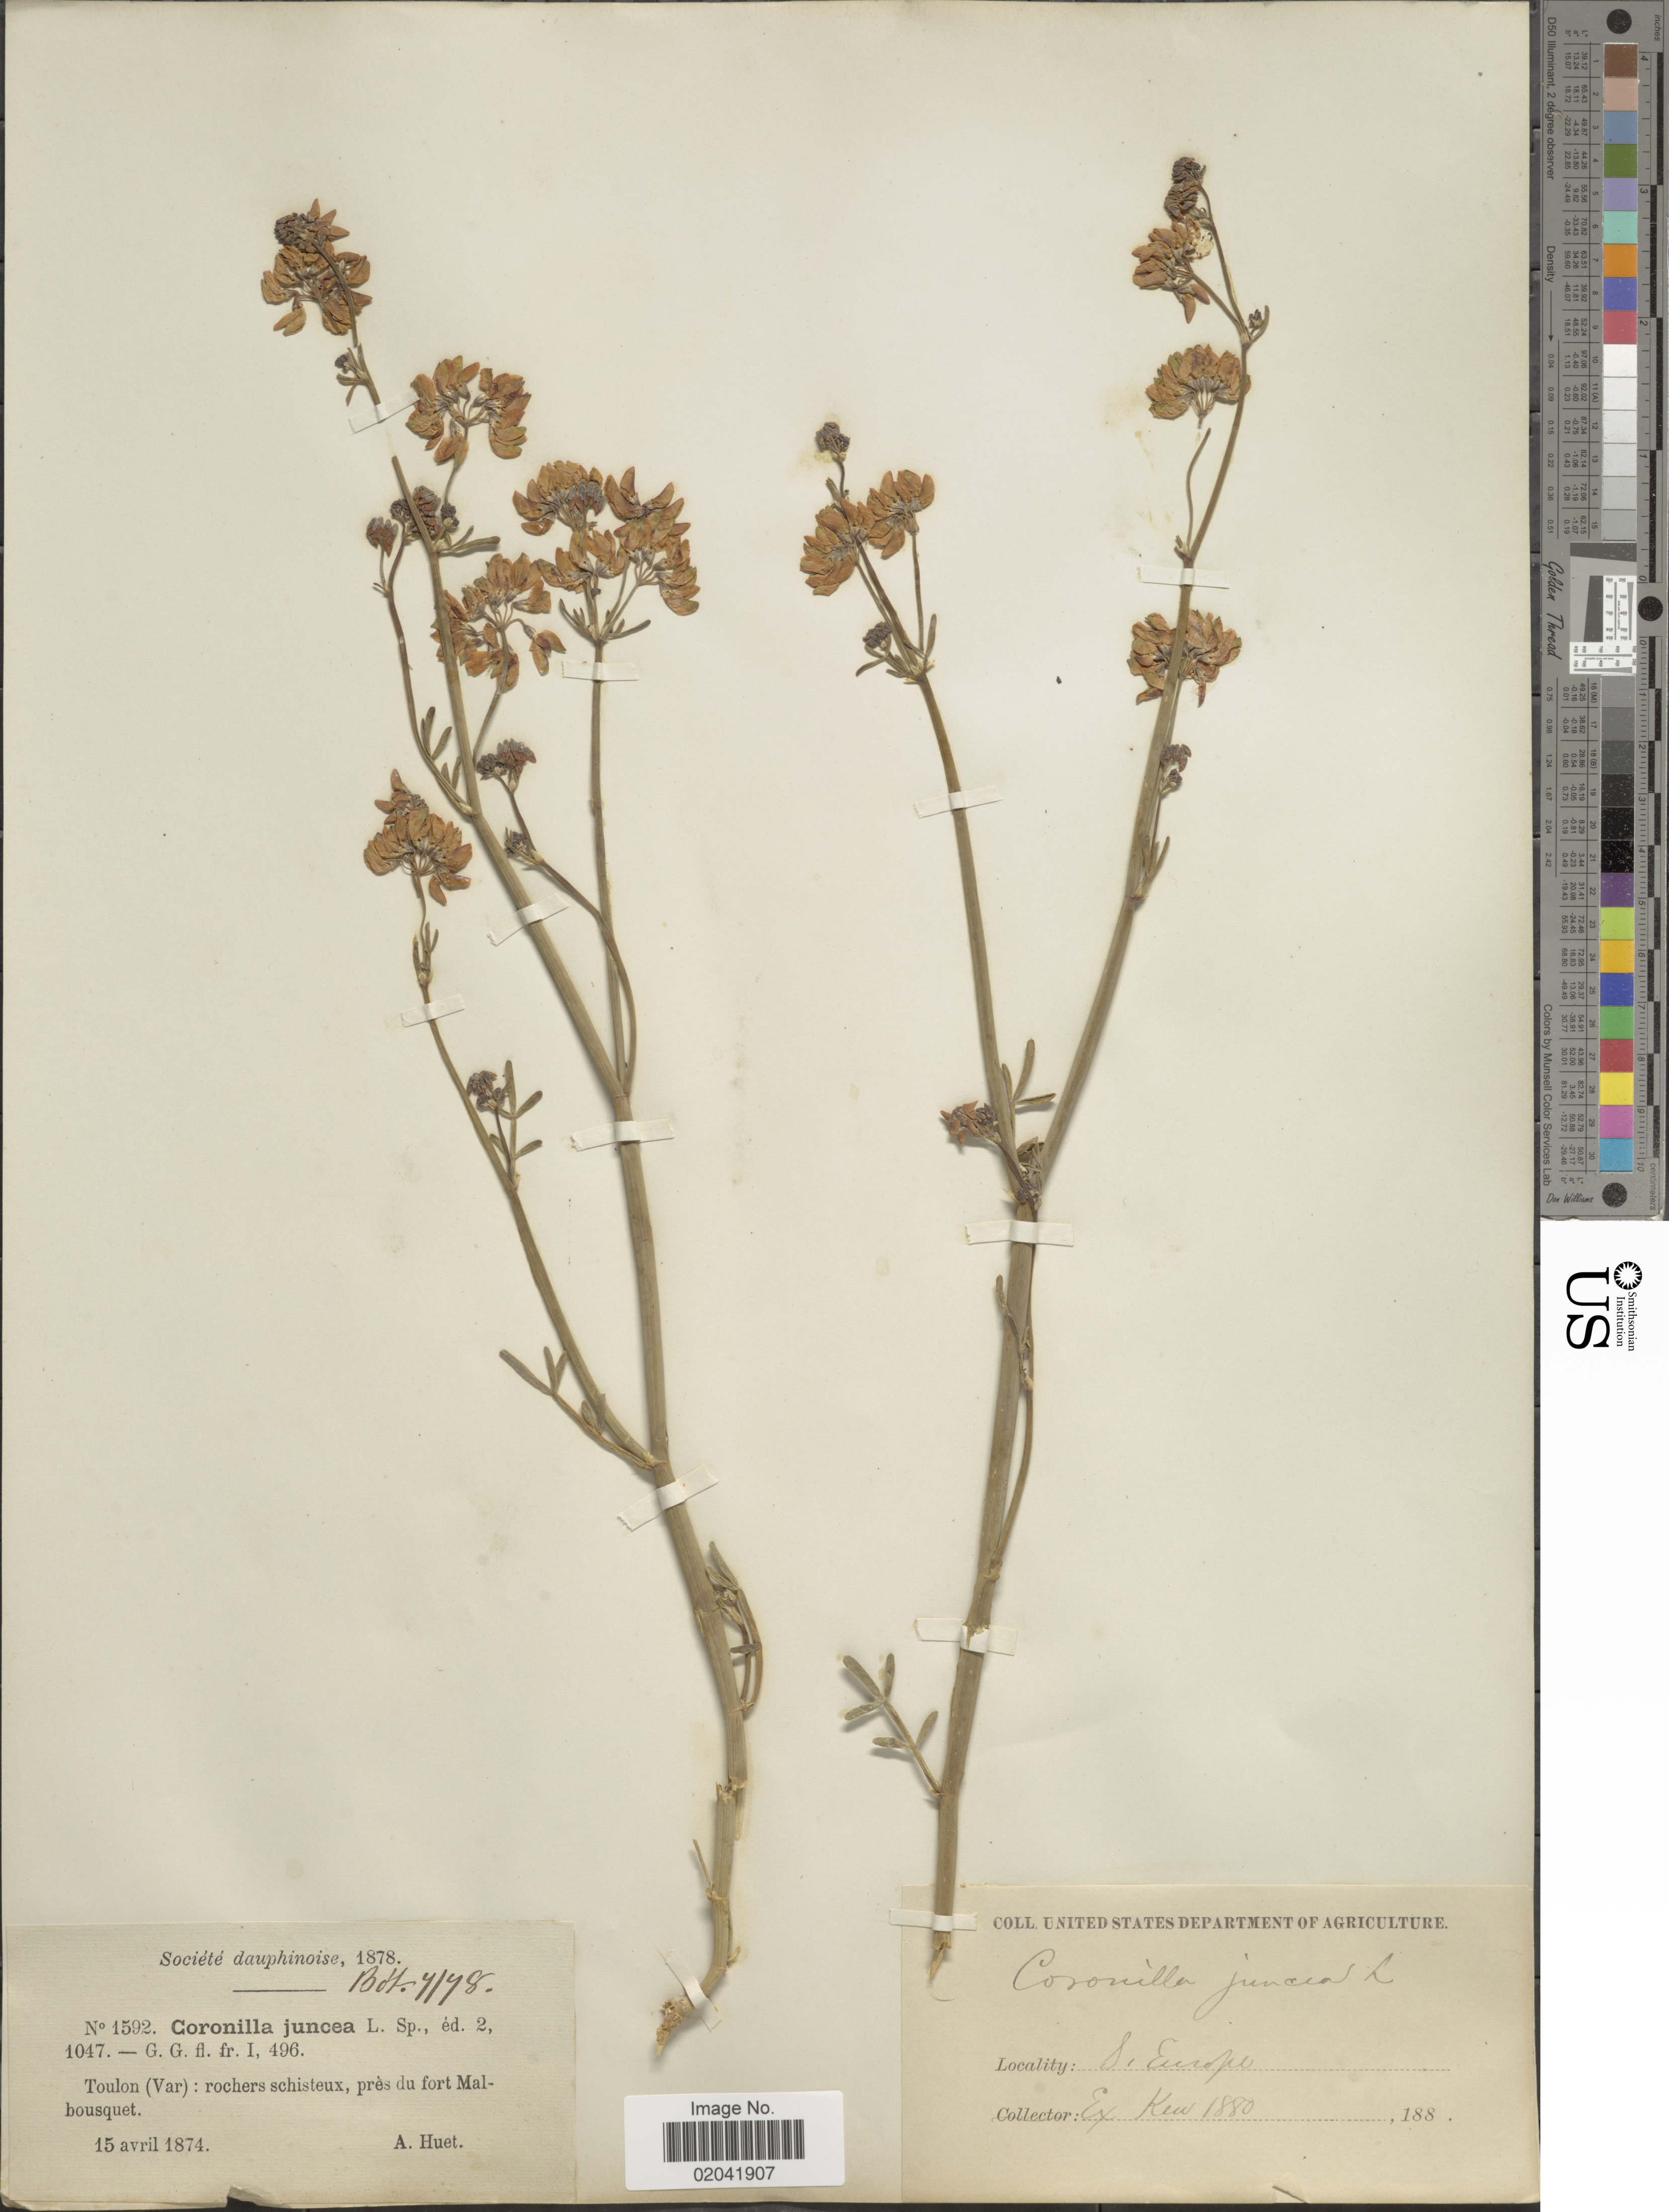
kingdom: Plantae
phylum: Tracheophyta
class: Magnoliopsida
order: Fabales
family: Fabaceae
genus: Coronilla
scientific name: Coronilla juncea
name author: L.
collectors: A. Huet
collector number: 1592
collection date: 1874-04-15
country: Monaco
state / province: Malbousquet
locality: Toulon (Var): rochers schisteux, près du fort Malbousquet